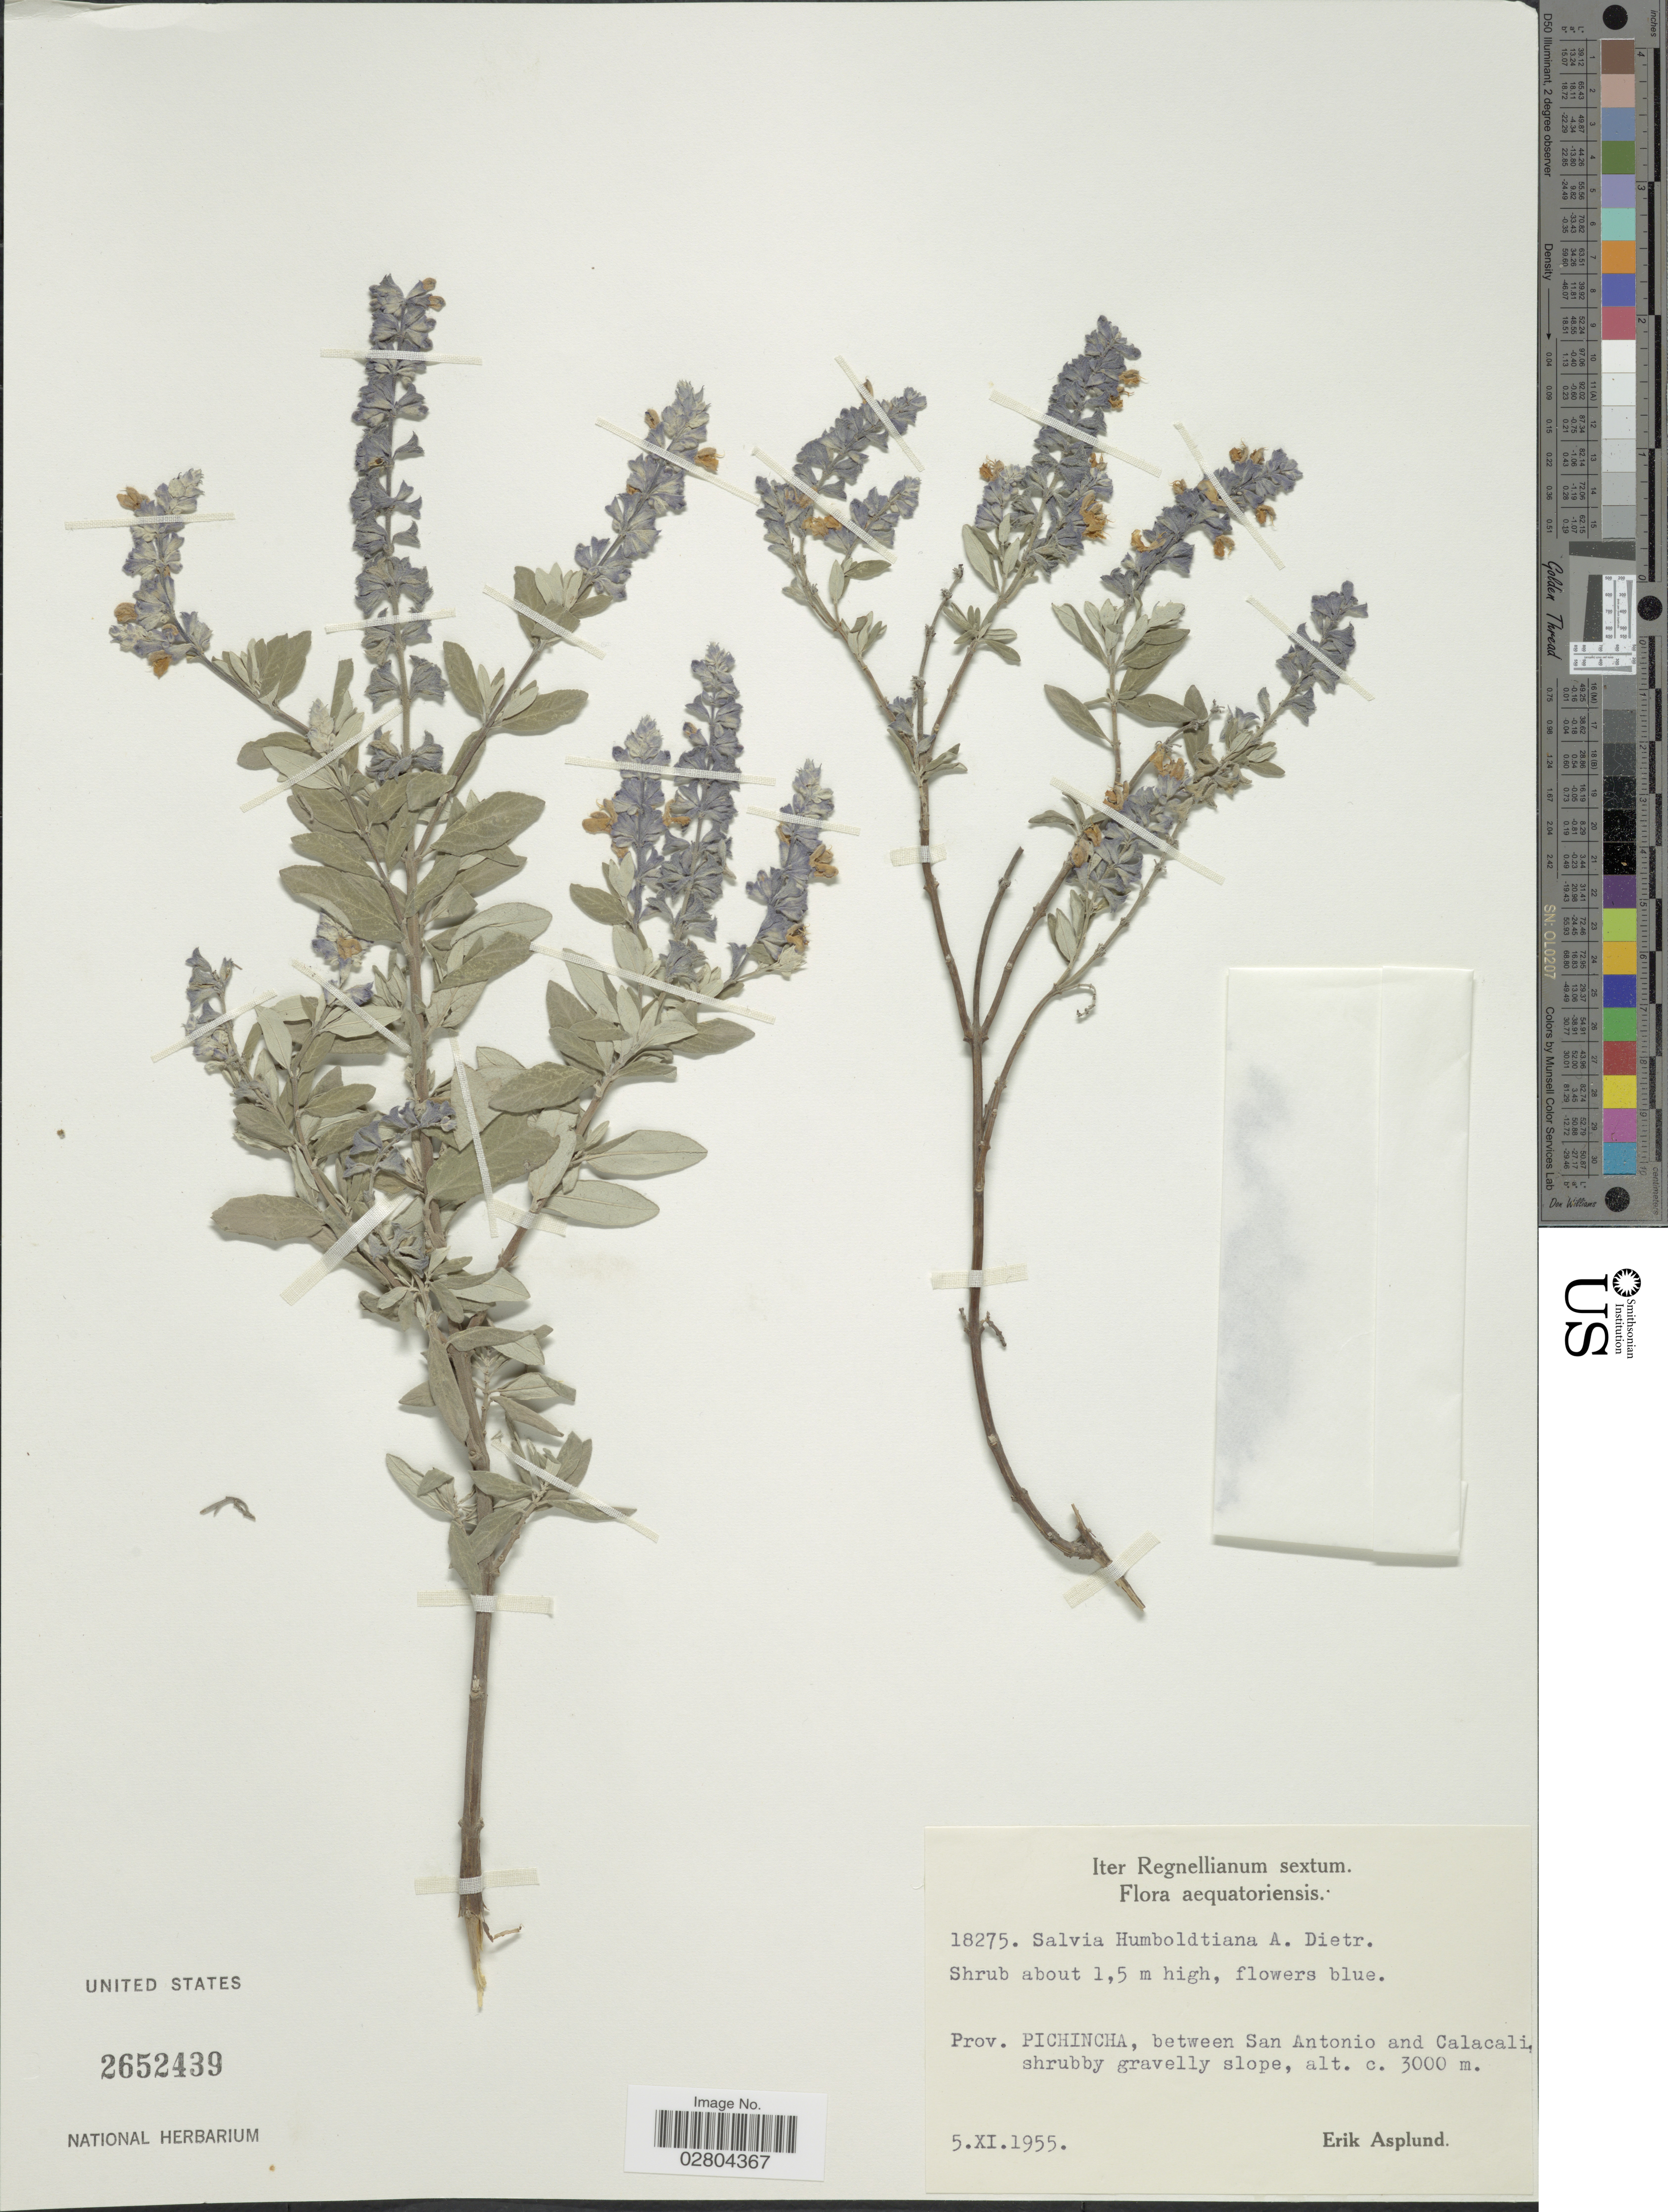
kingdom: Plantae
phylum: Tracheophyta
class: Magnoliopsida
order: Lamiales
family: Lamiaceae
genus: Salvia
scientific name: Salvia humboldtiana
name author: F. Dietr.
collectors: E. Asplund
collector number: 18275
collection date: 1955-11-05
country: Ecuador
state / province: Pichincha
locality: Aequatoriensis. between San Antonio and Calacali.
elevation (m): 3000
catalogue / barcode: US 2652439